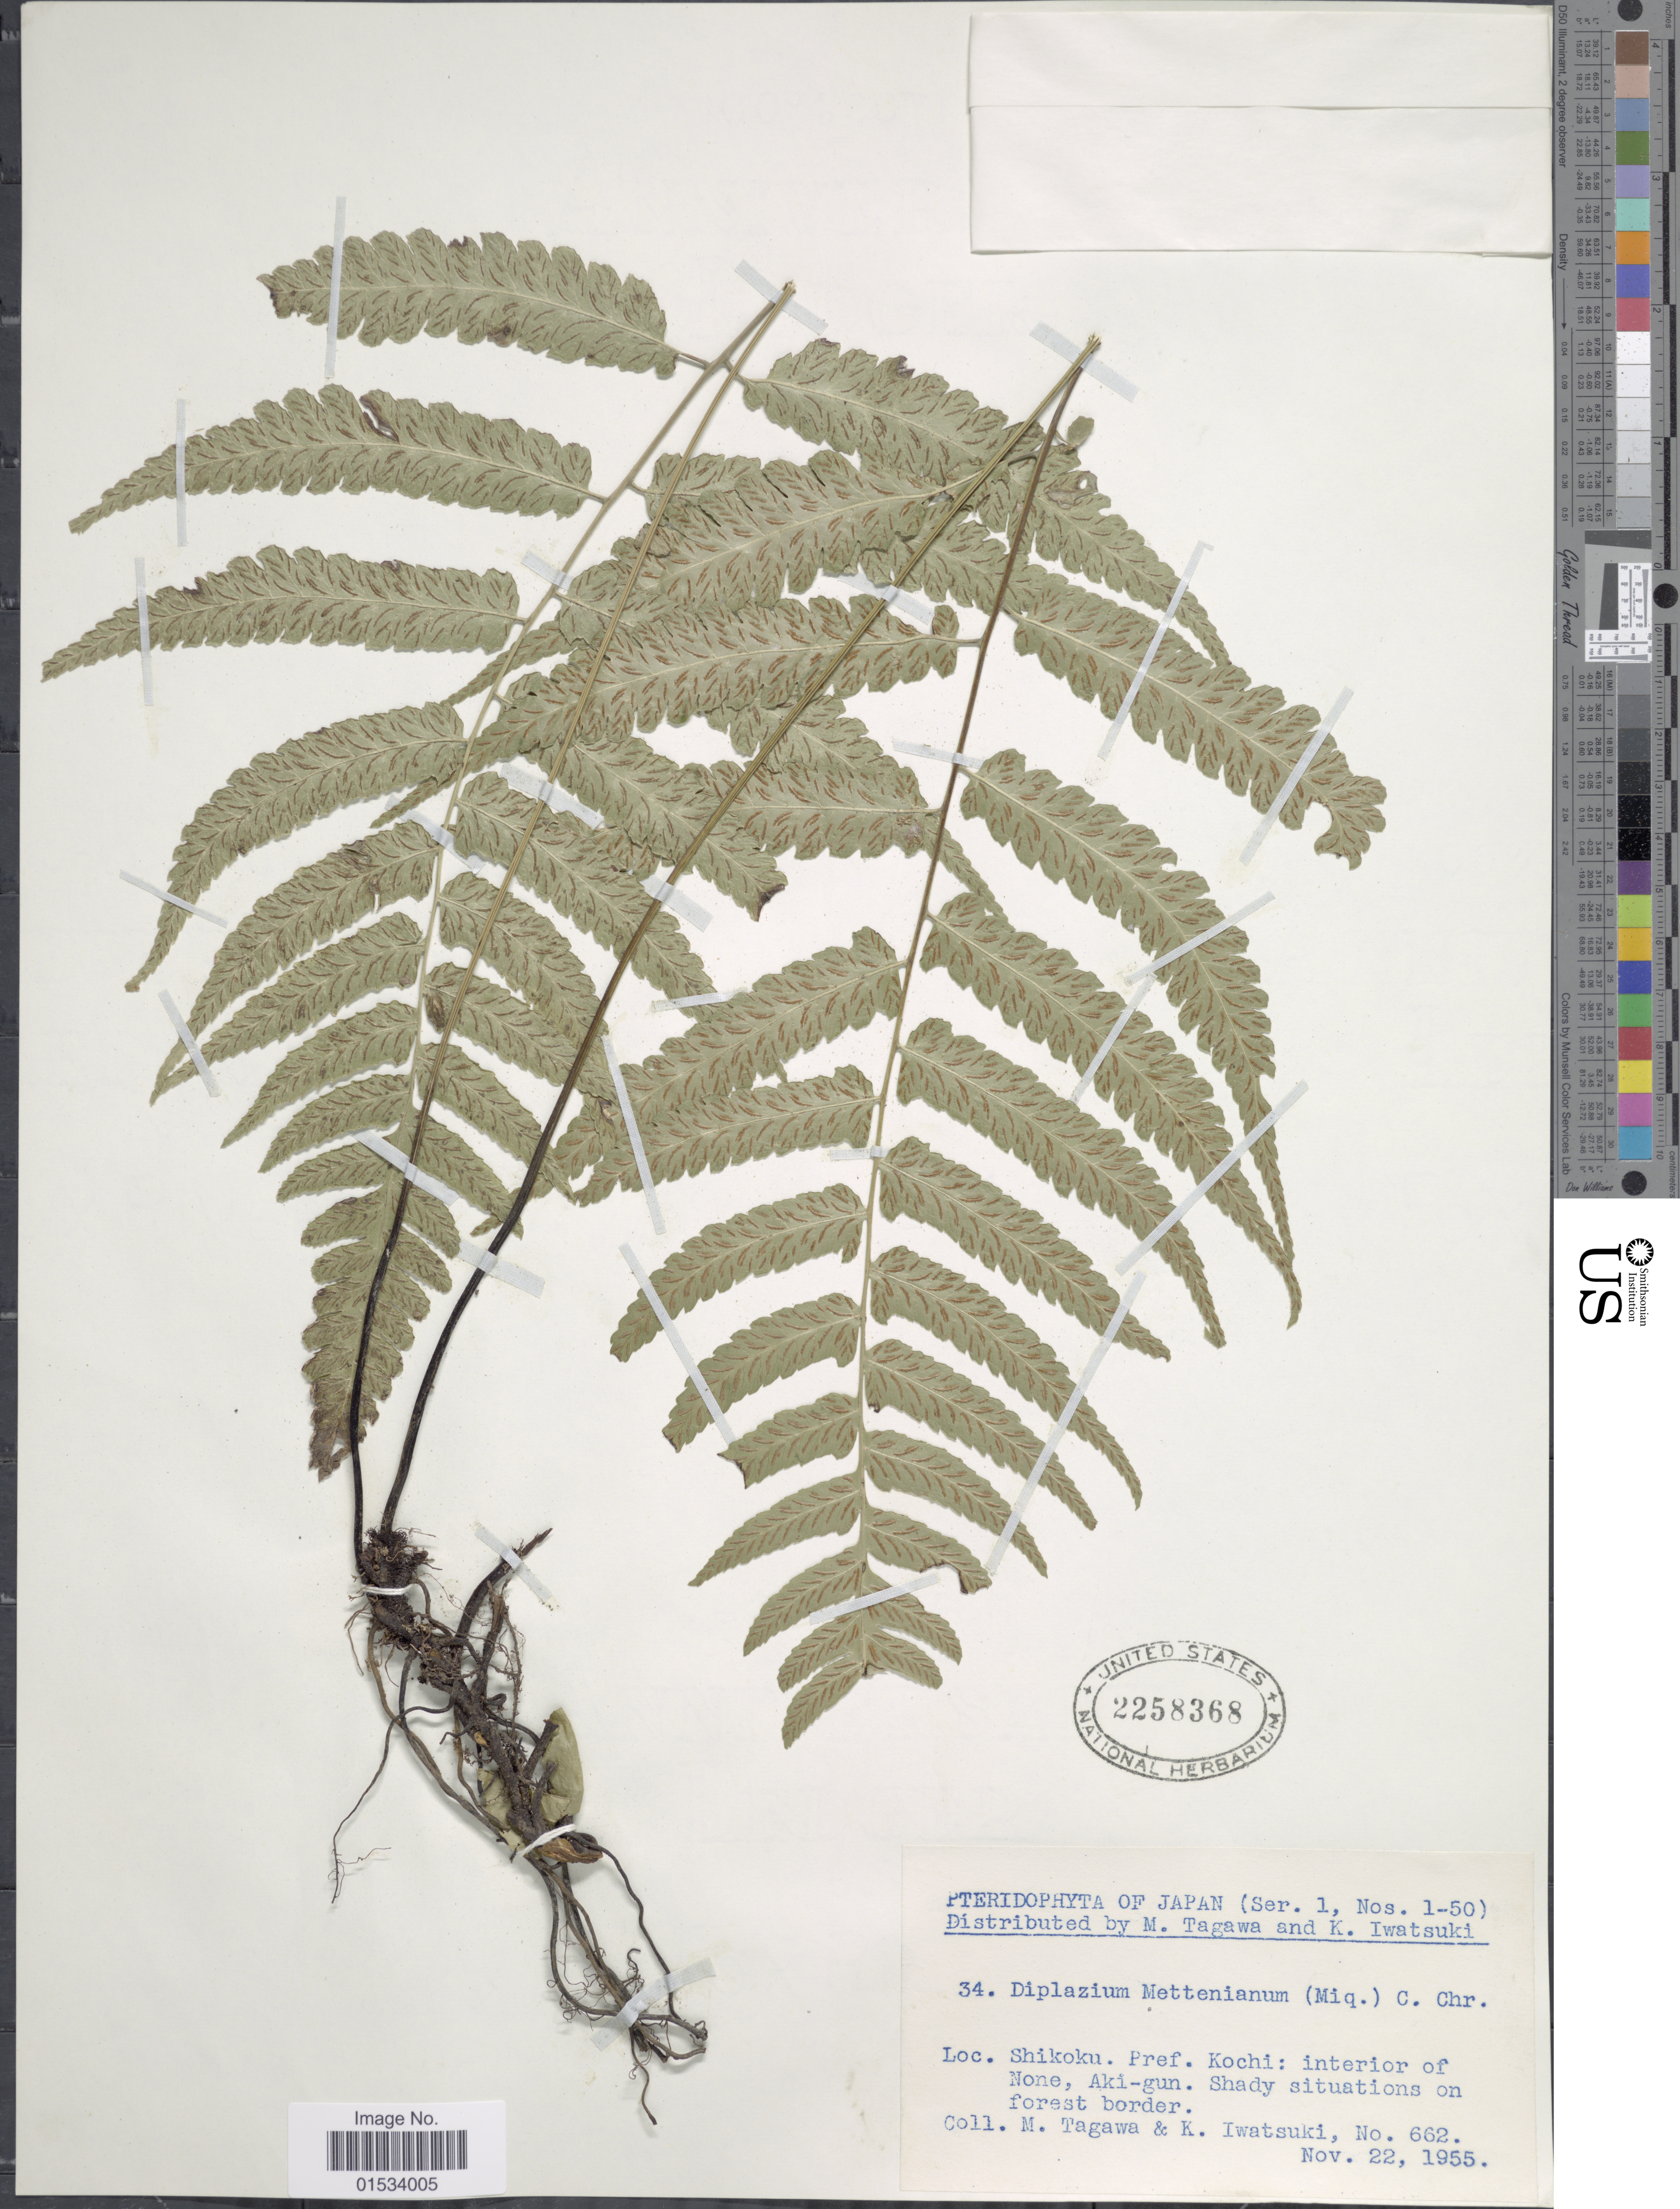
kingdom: Plantae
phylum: Tracheophyta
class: Polypodiopsida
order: Polypodiales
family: Athyriaceae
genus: Diplazium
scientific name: Diplazium mettenianum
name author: (Miq.) C. Chr.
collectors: M. Tagawa & K. Iwatsuki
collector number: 662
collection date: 1955-11-22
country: Japan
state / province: Koti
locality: Shikoku, interior of None, Aki-gun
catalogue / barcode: US 2258368